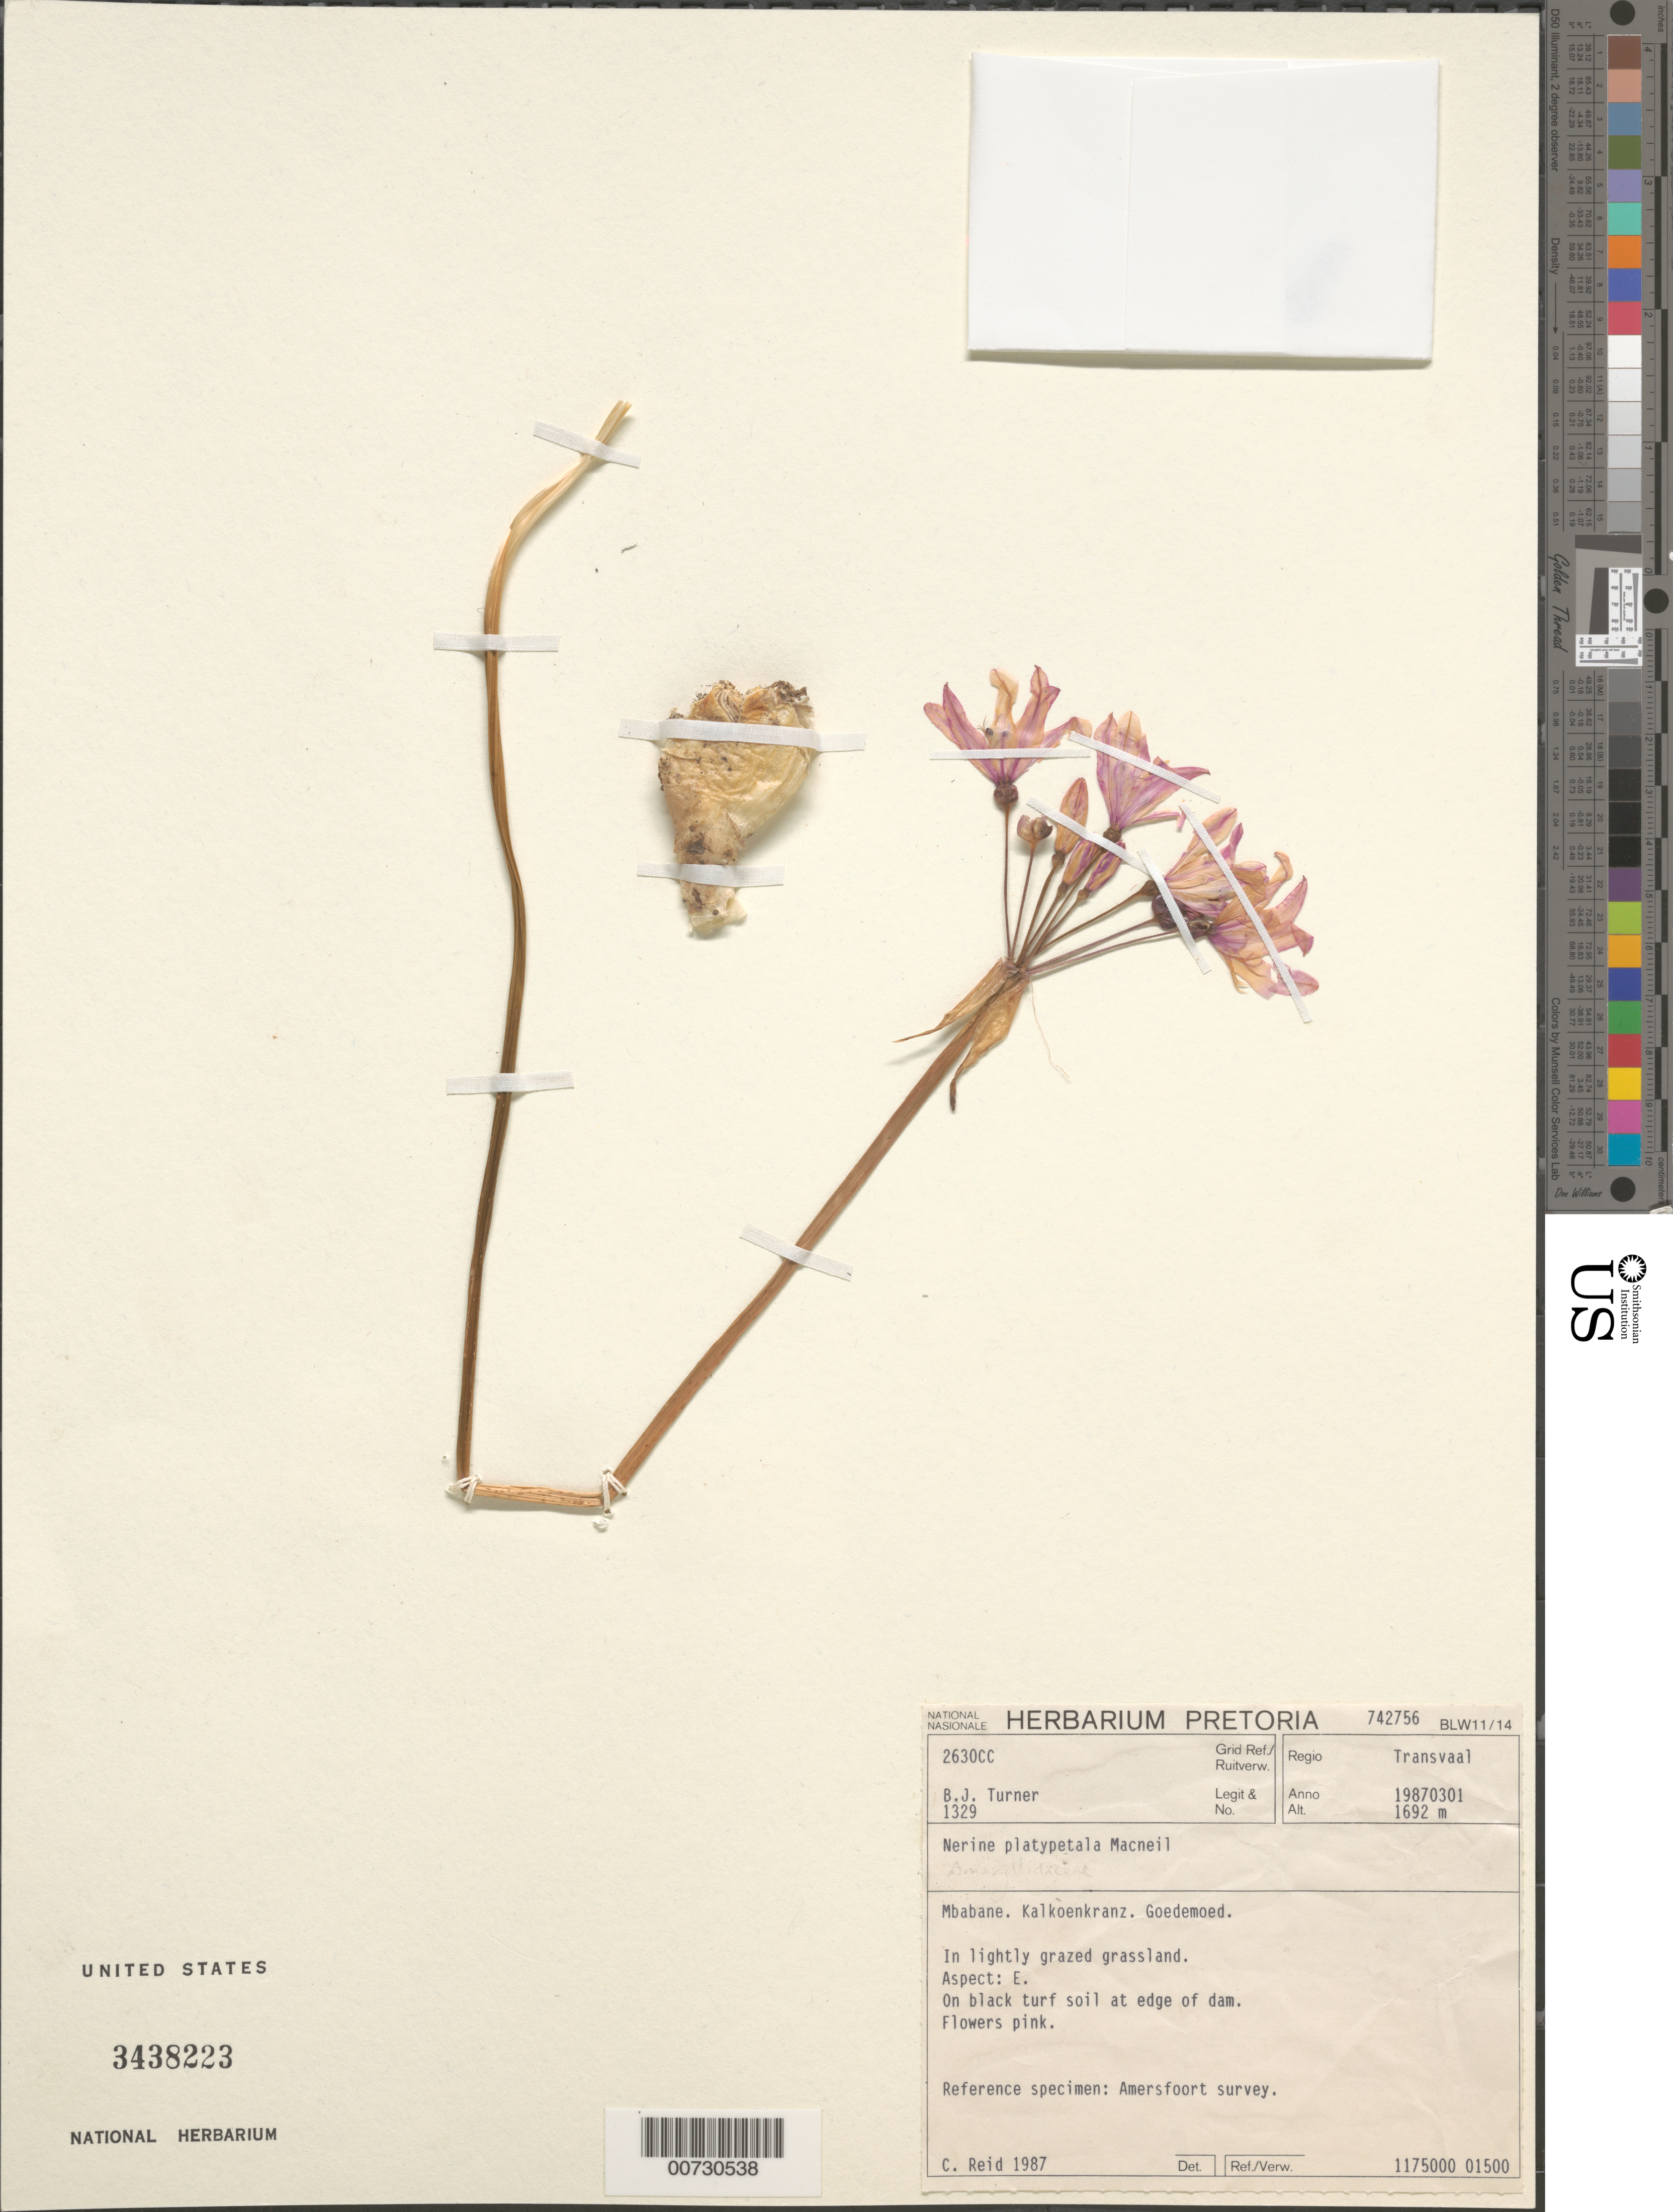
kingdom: Plantae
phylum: Tracheophyta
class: Liliopsida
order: Asparagales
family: Amaryllidaceae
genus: Nerine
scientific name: Nerine platypetala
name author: McNeil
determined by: Reid, C.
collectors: B. J. Turner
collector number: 1329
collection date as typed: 03 Jan 1987 or 01 Mar 1987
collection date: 1987-01-03 or 1987-03-01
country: South Africa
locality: Mbabane. Kalkoenkranz. Goedemoed. Transvaal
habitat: In lightly grazed grassland. On black turf soil at edge of dam.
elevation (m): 1692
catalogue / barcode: US 3438223